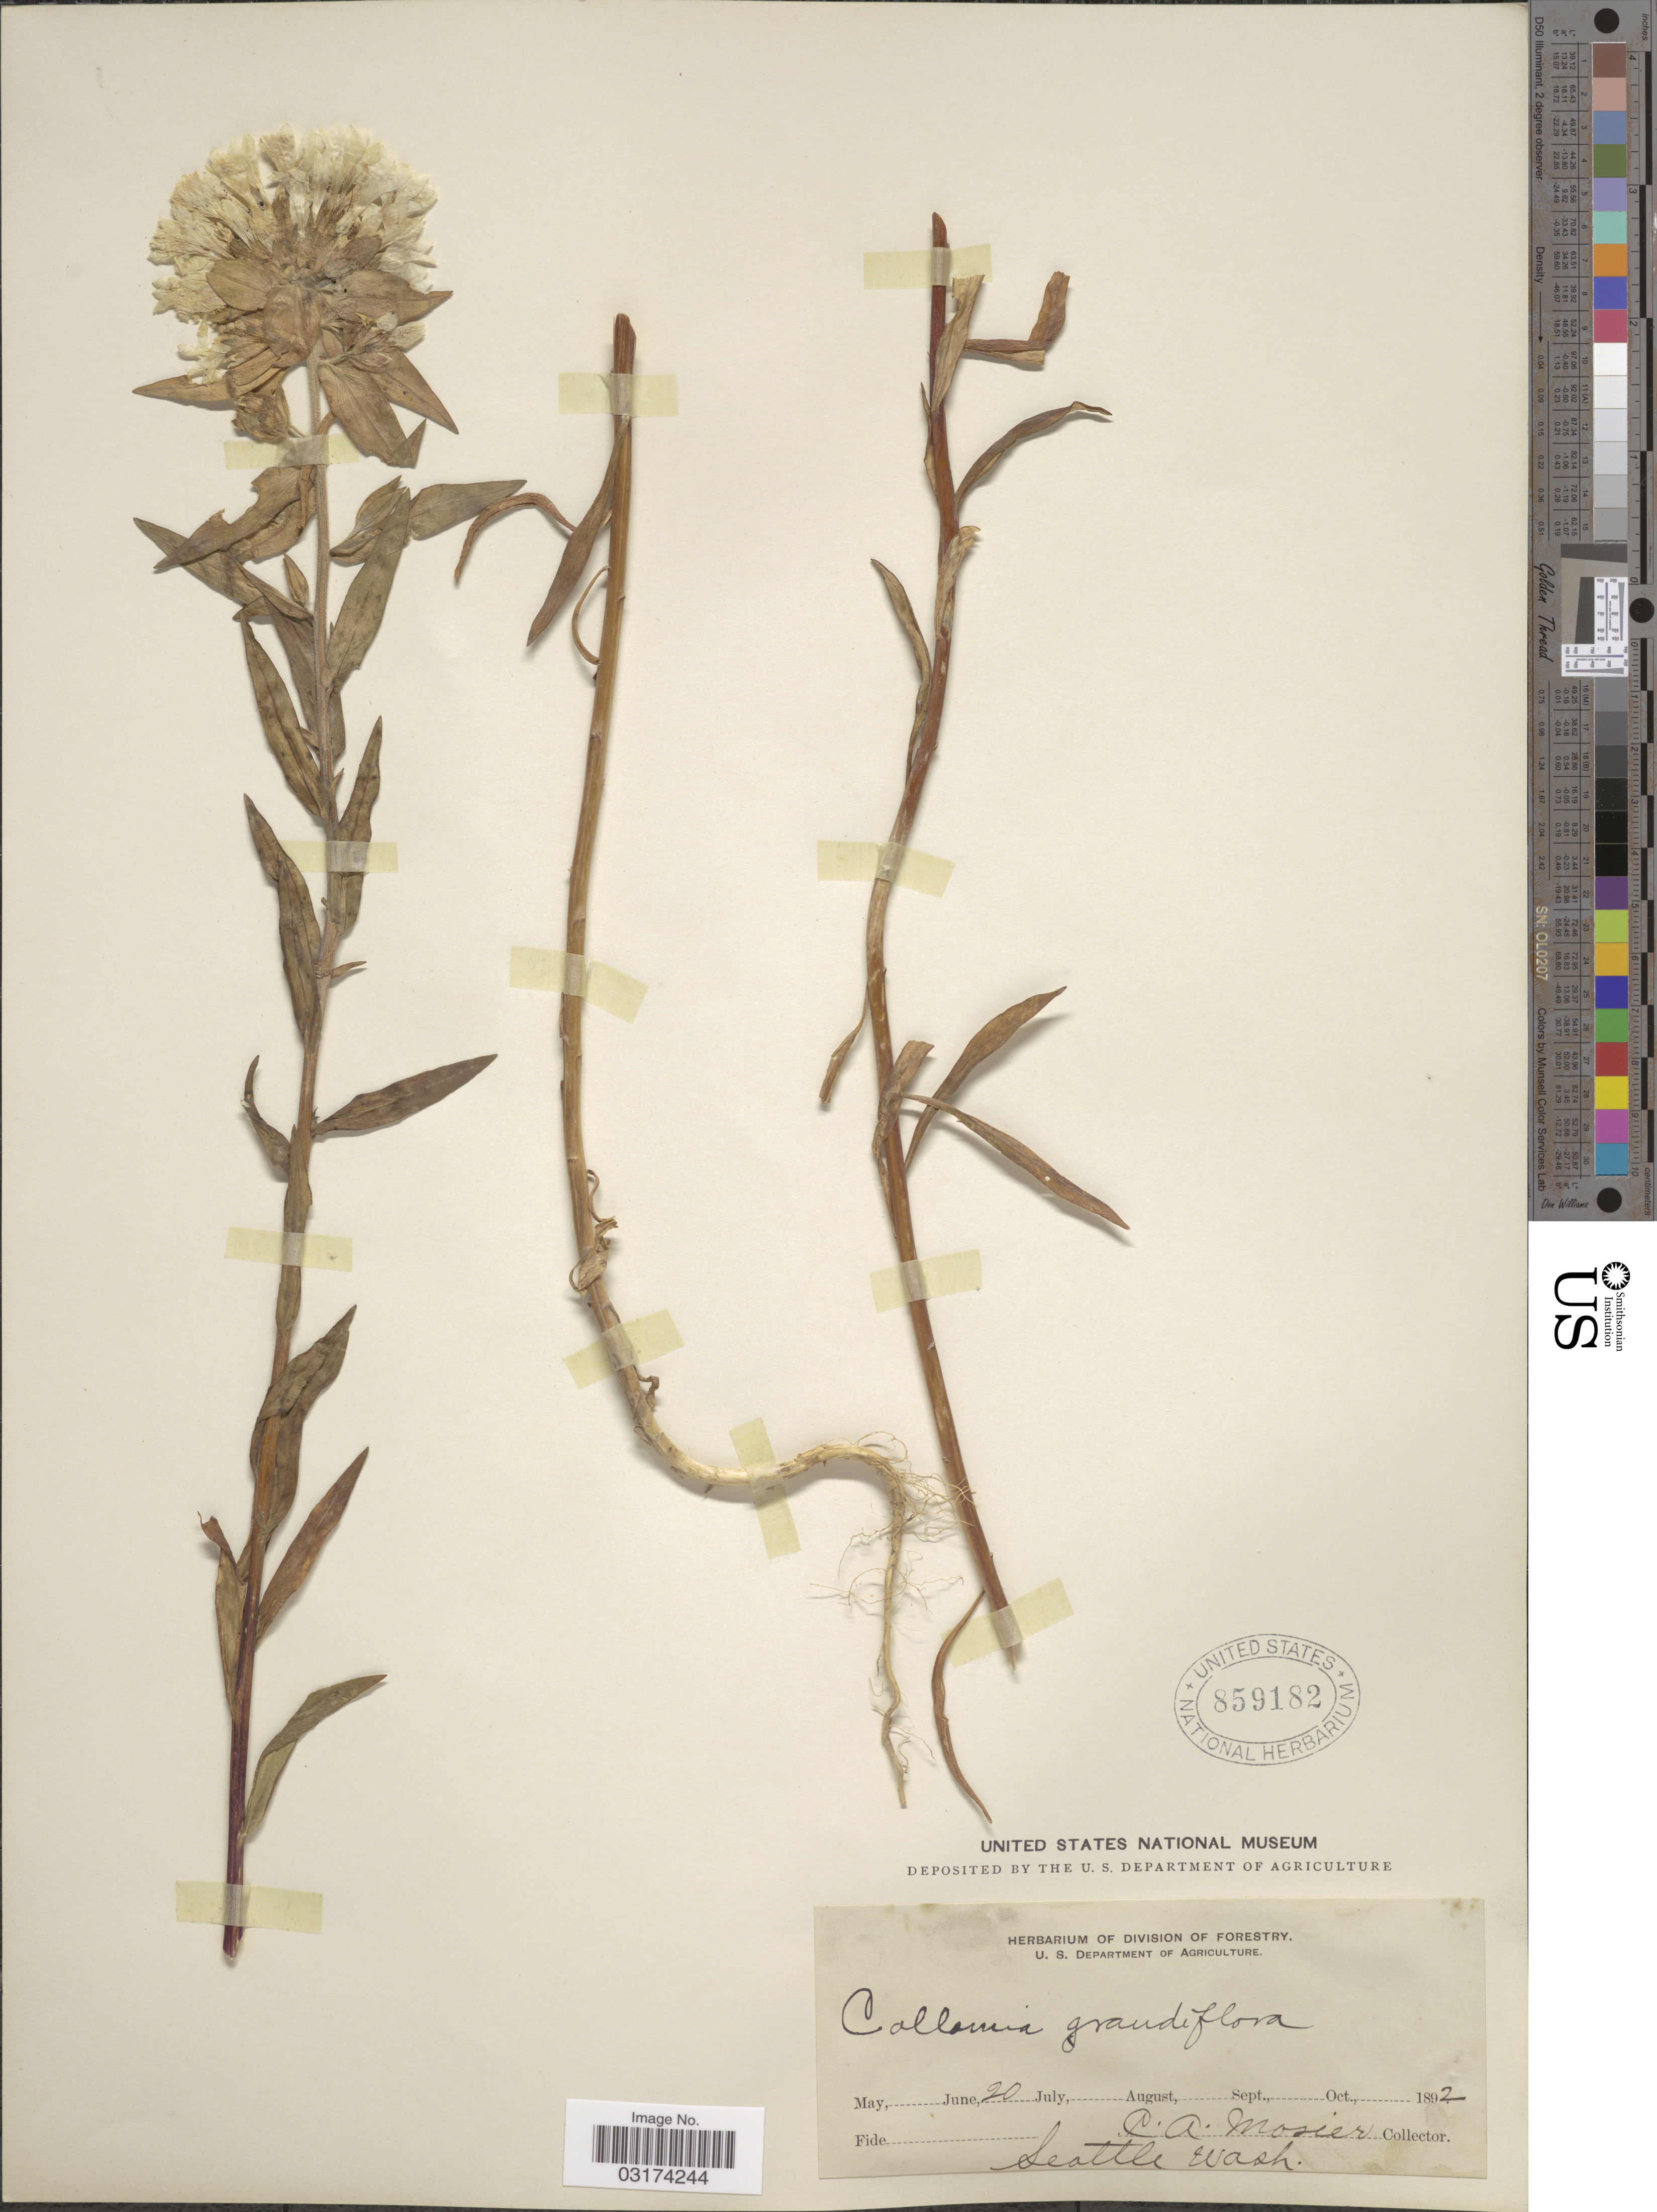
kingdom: Plantae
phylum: Tracheophyta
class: Magnoliopsida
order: Ericales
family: Polemoniaceae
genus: Collomia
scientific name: Collomia grandiflora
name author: Douglas ex Lindl.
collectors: C. A. Mosier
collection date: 1892-06-20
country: United States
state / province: Washington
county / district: King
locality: Seattle Wash.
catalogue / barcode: US 859182